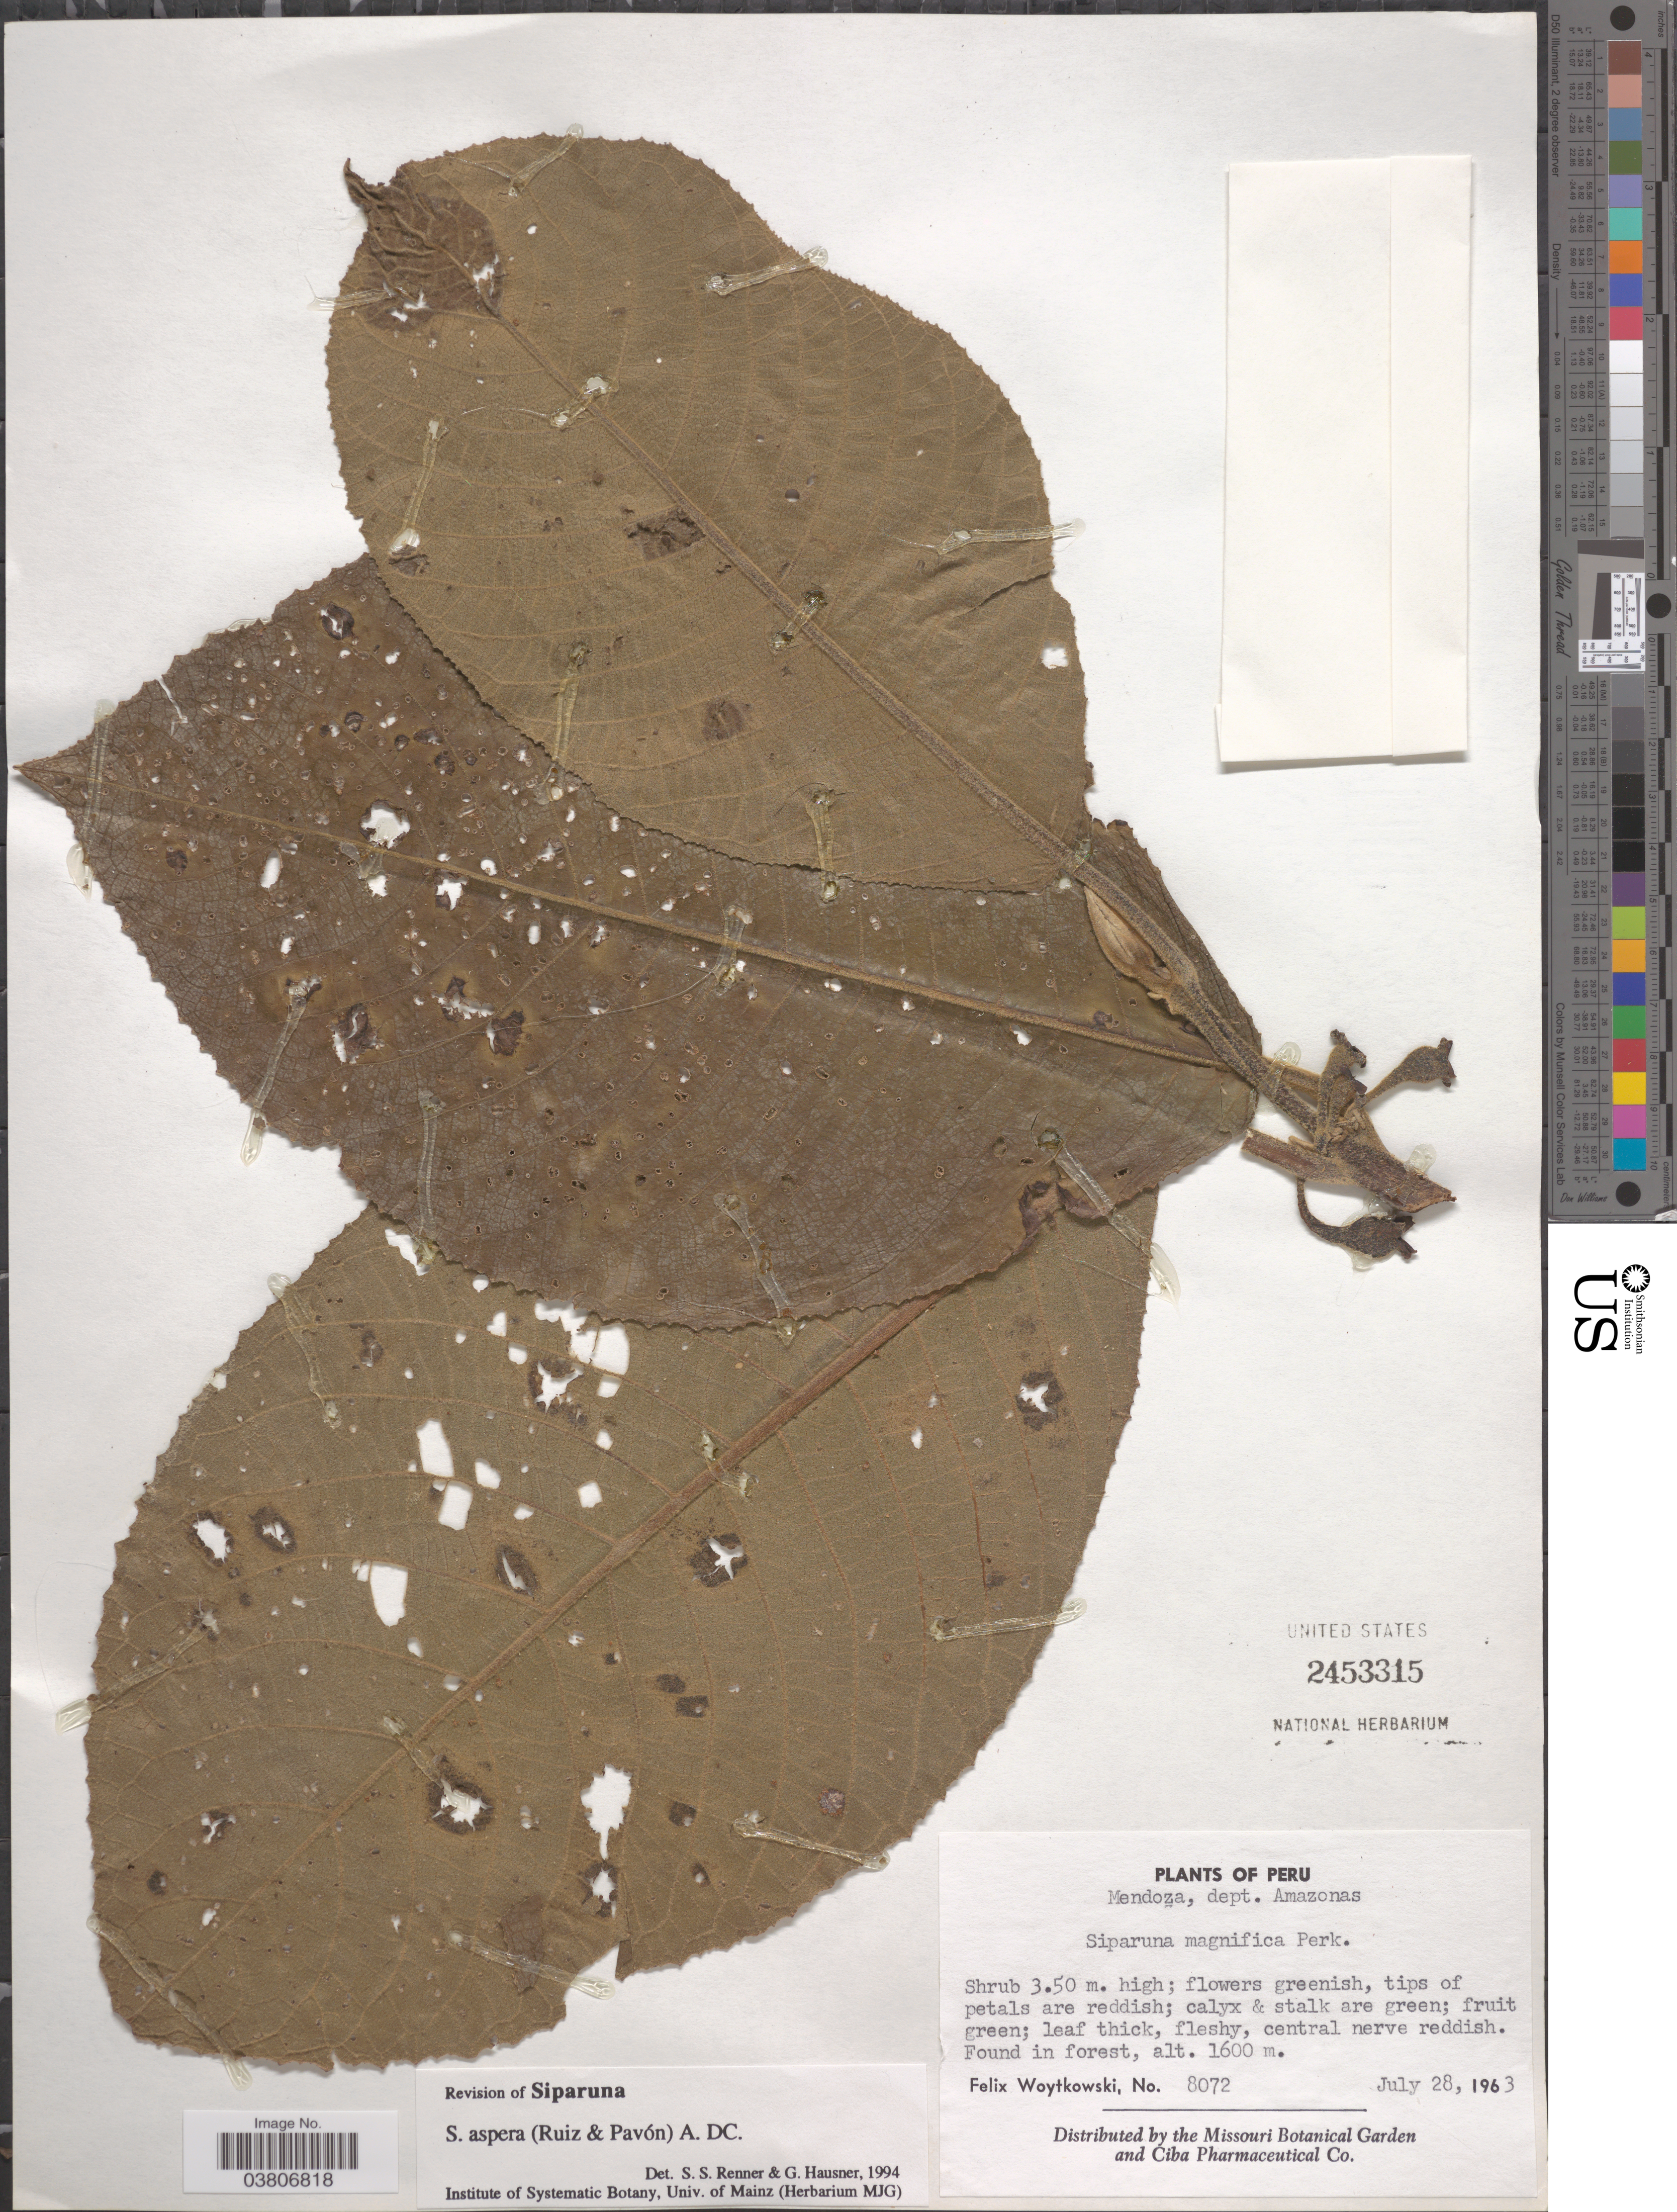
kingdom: Plantae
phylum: Tracheophyta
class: Magnoliopsida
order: Laurales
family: Siparunaceae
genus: Siparuna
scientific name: Siparuna aspera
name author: (Ruiz & Pav.) A. DC.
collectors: F. Woytkowski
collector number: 8072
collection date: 1963-07-28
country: Peru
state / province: Amazonas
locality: Mendoza, dept. Amazonas.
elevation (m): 1600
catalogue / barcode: US 2453315